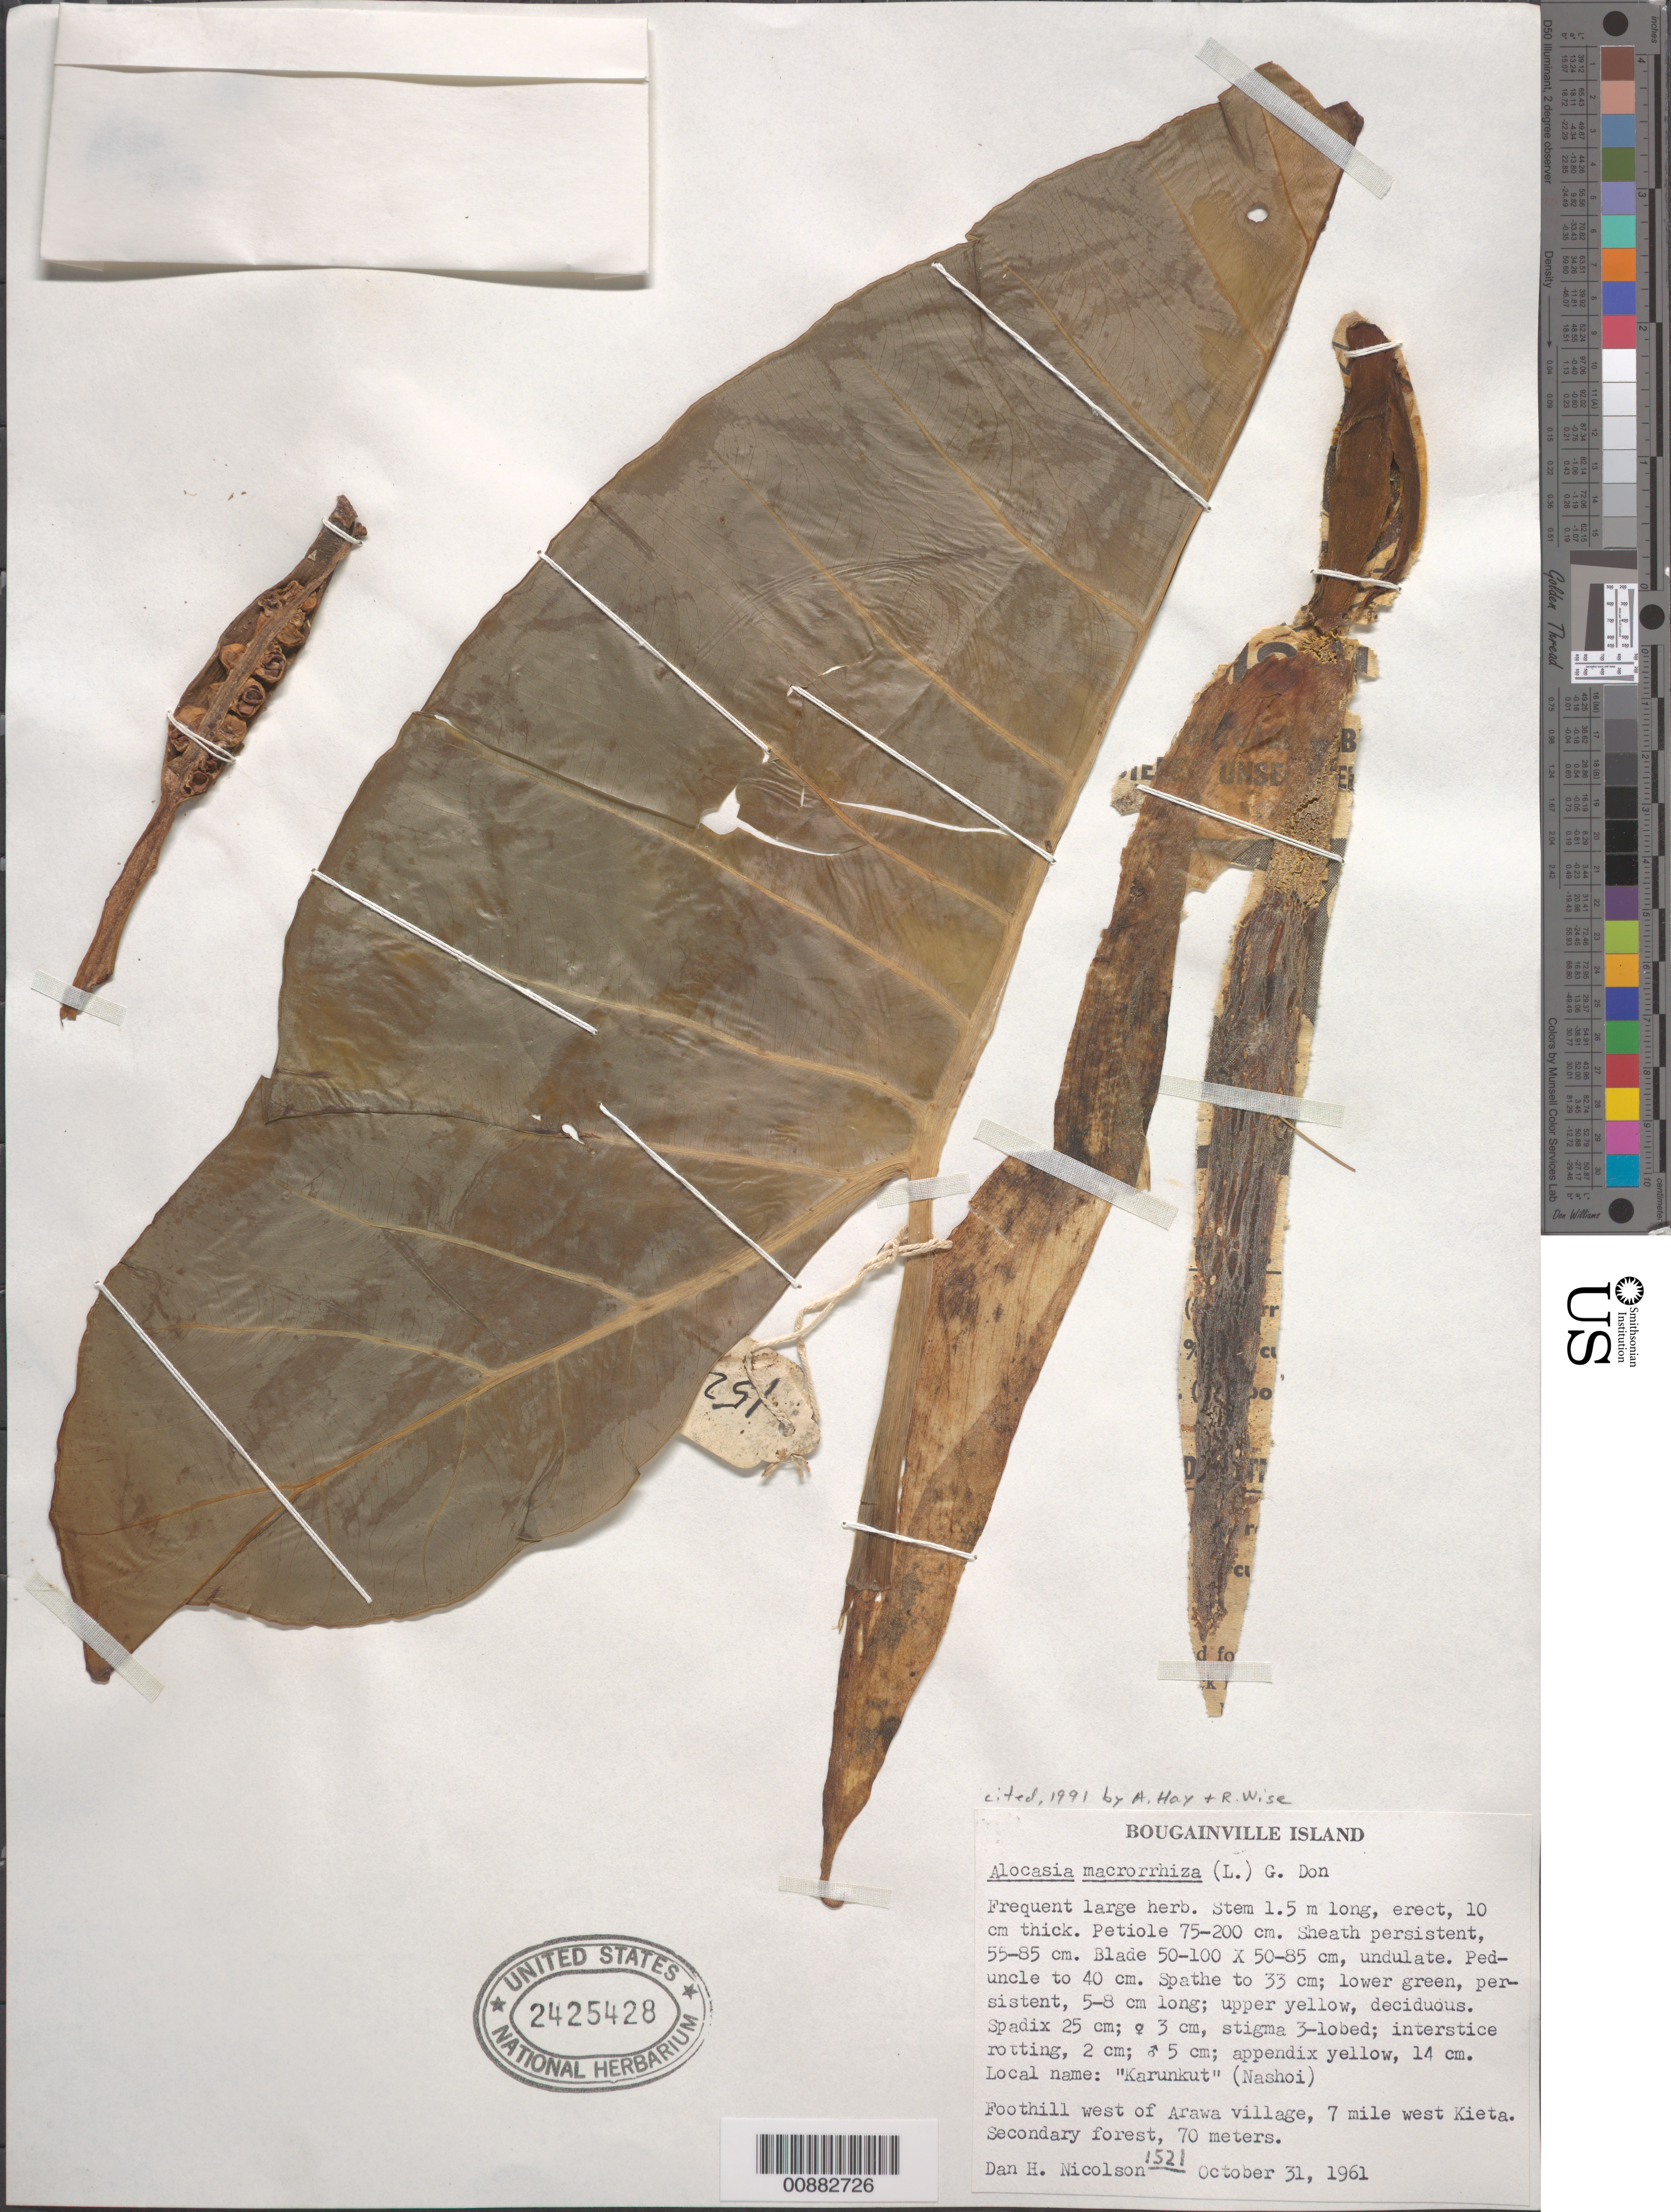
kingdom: Plantae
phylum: Tracheophyta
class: Liliopsida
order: Alismatales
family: Araceae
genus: Alocasia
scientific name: Alocasia macrorrhizos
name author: (L.) G. Don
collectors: D. H. Nicolson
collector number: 1521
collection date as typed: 31 Oct 1961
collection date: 1961-10-31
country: Papua New Guinea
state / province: Bougainville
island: Bougainville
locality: Foothill W of Arawa village, 7 miles W Kieta.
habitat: Secondary forest, 70 meters.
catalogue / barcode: US 2425428